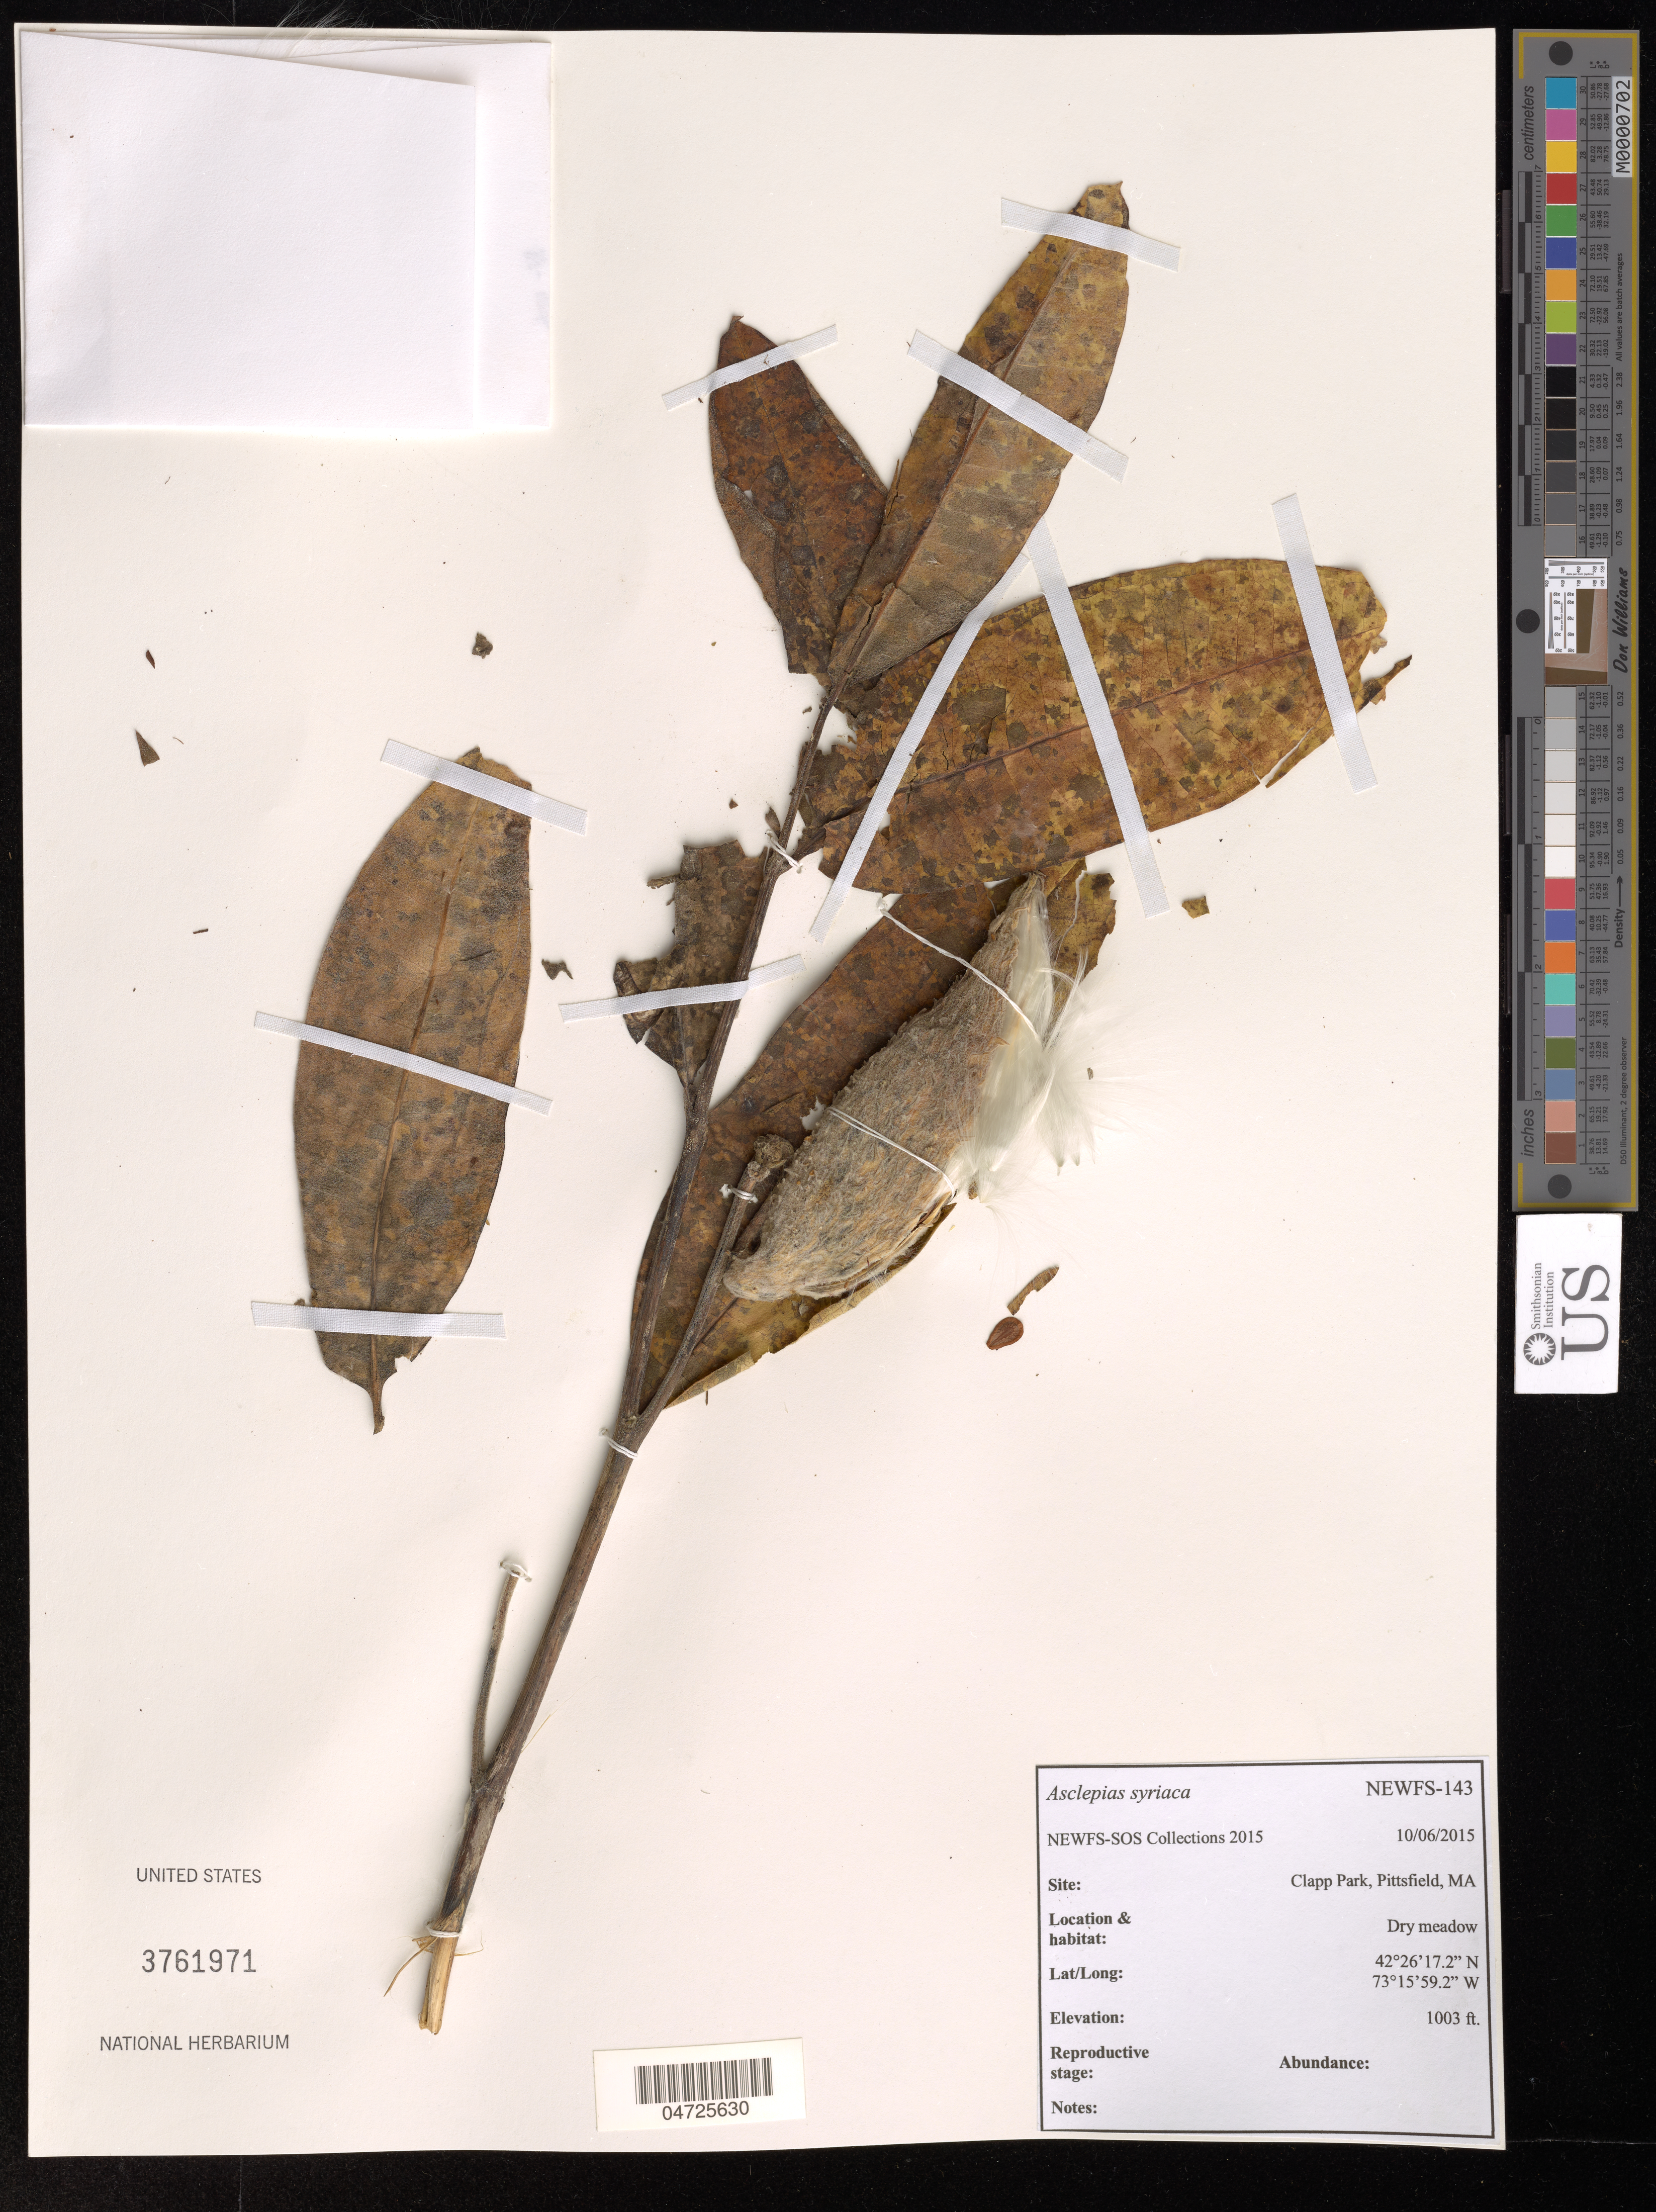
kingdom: Plantae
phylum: Tracheophyta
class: Magnoliopsida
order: Gentianales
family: Apocynaceae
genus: Asclepias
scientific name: Asclepias syriaca sensu Blanco non L.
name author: Blanco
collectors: NEWFS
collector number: NEWFS-143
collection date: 2015-10-06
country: United States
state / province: Massachusetts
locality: Site: Clapp Park, Pittsfield.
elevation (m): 306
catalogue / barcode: US 3761971